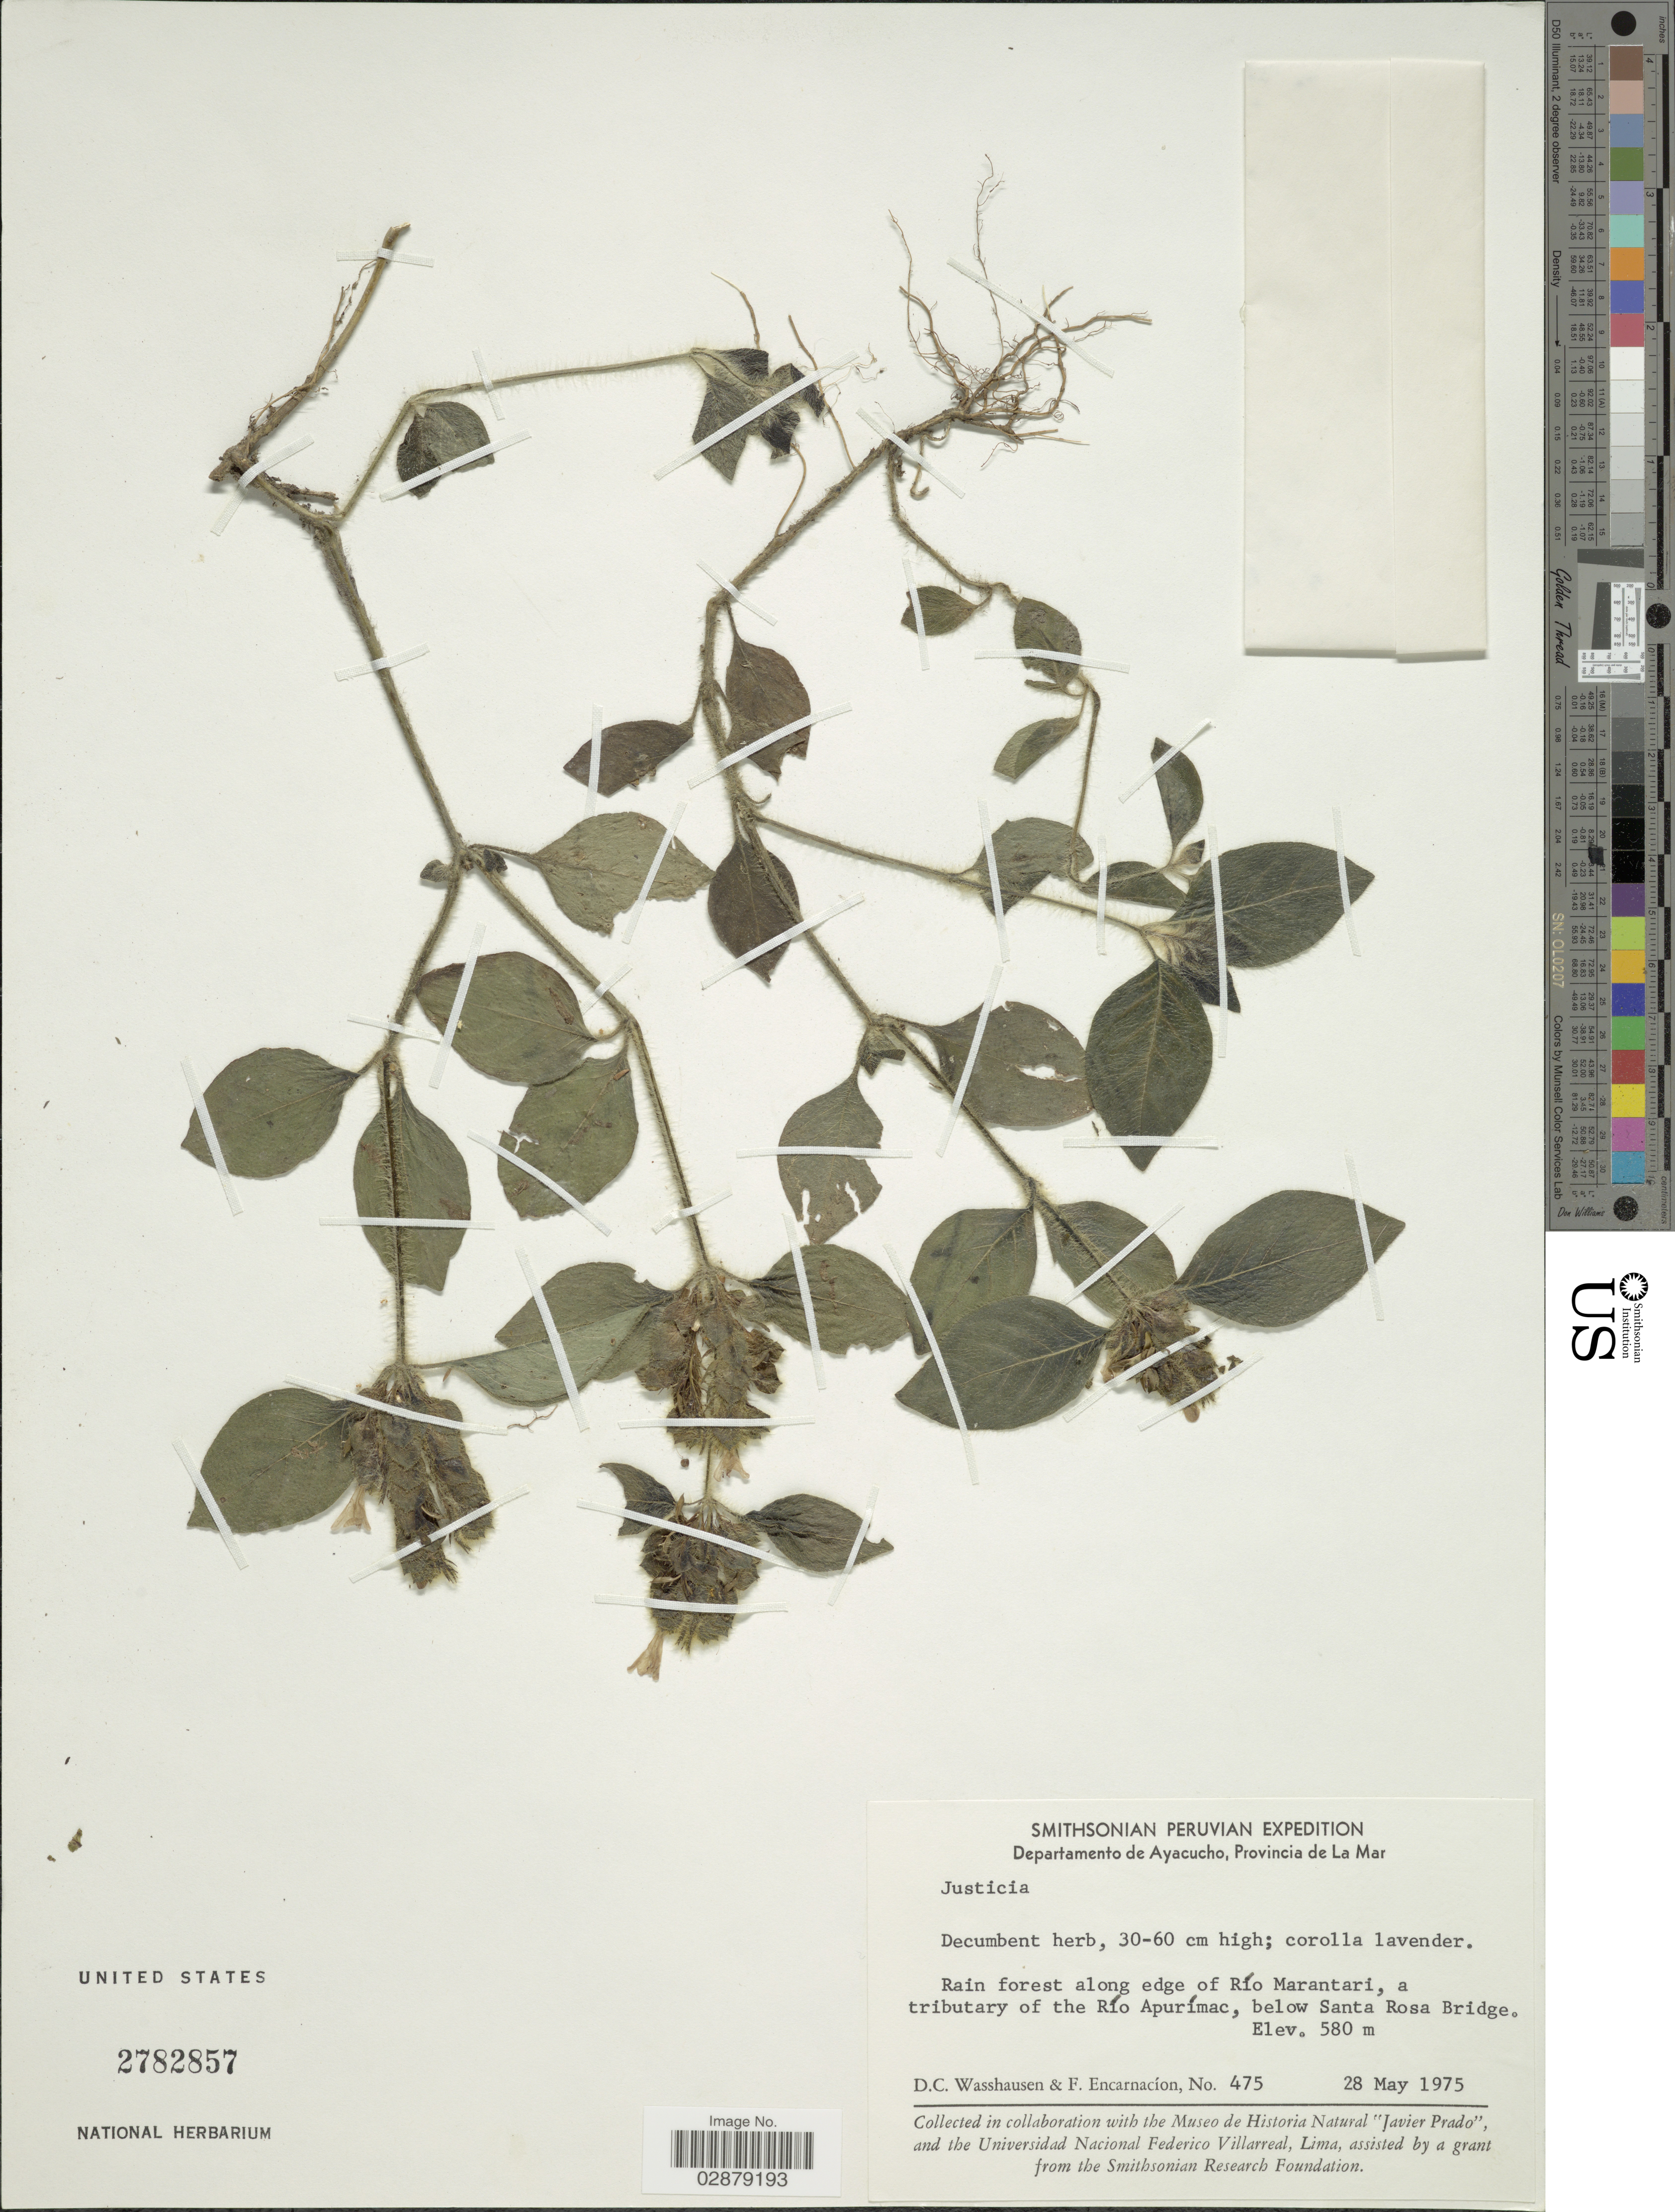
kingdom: Plantae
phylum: Tracheophyta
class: Magnoliopsida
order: Lamiales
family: Acanthaceae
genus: Justicia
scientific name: Justicia inficiens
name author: Vahl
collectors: D. C. Wasshausen & F. Encarnación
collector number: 475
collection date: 1975-05-28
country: Peru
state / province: Ayacucho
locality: Departamento de Ayacucho, Provincia de La Mar. Rain forest along edge of Río Marantari, a tributary of the Río Apurímac, below Santa Rosa Bridge.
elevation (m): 580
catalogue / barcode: US 2782857